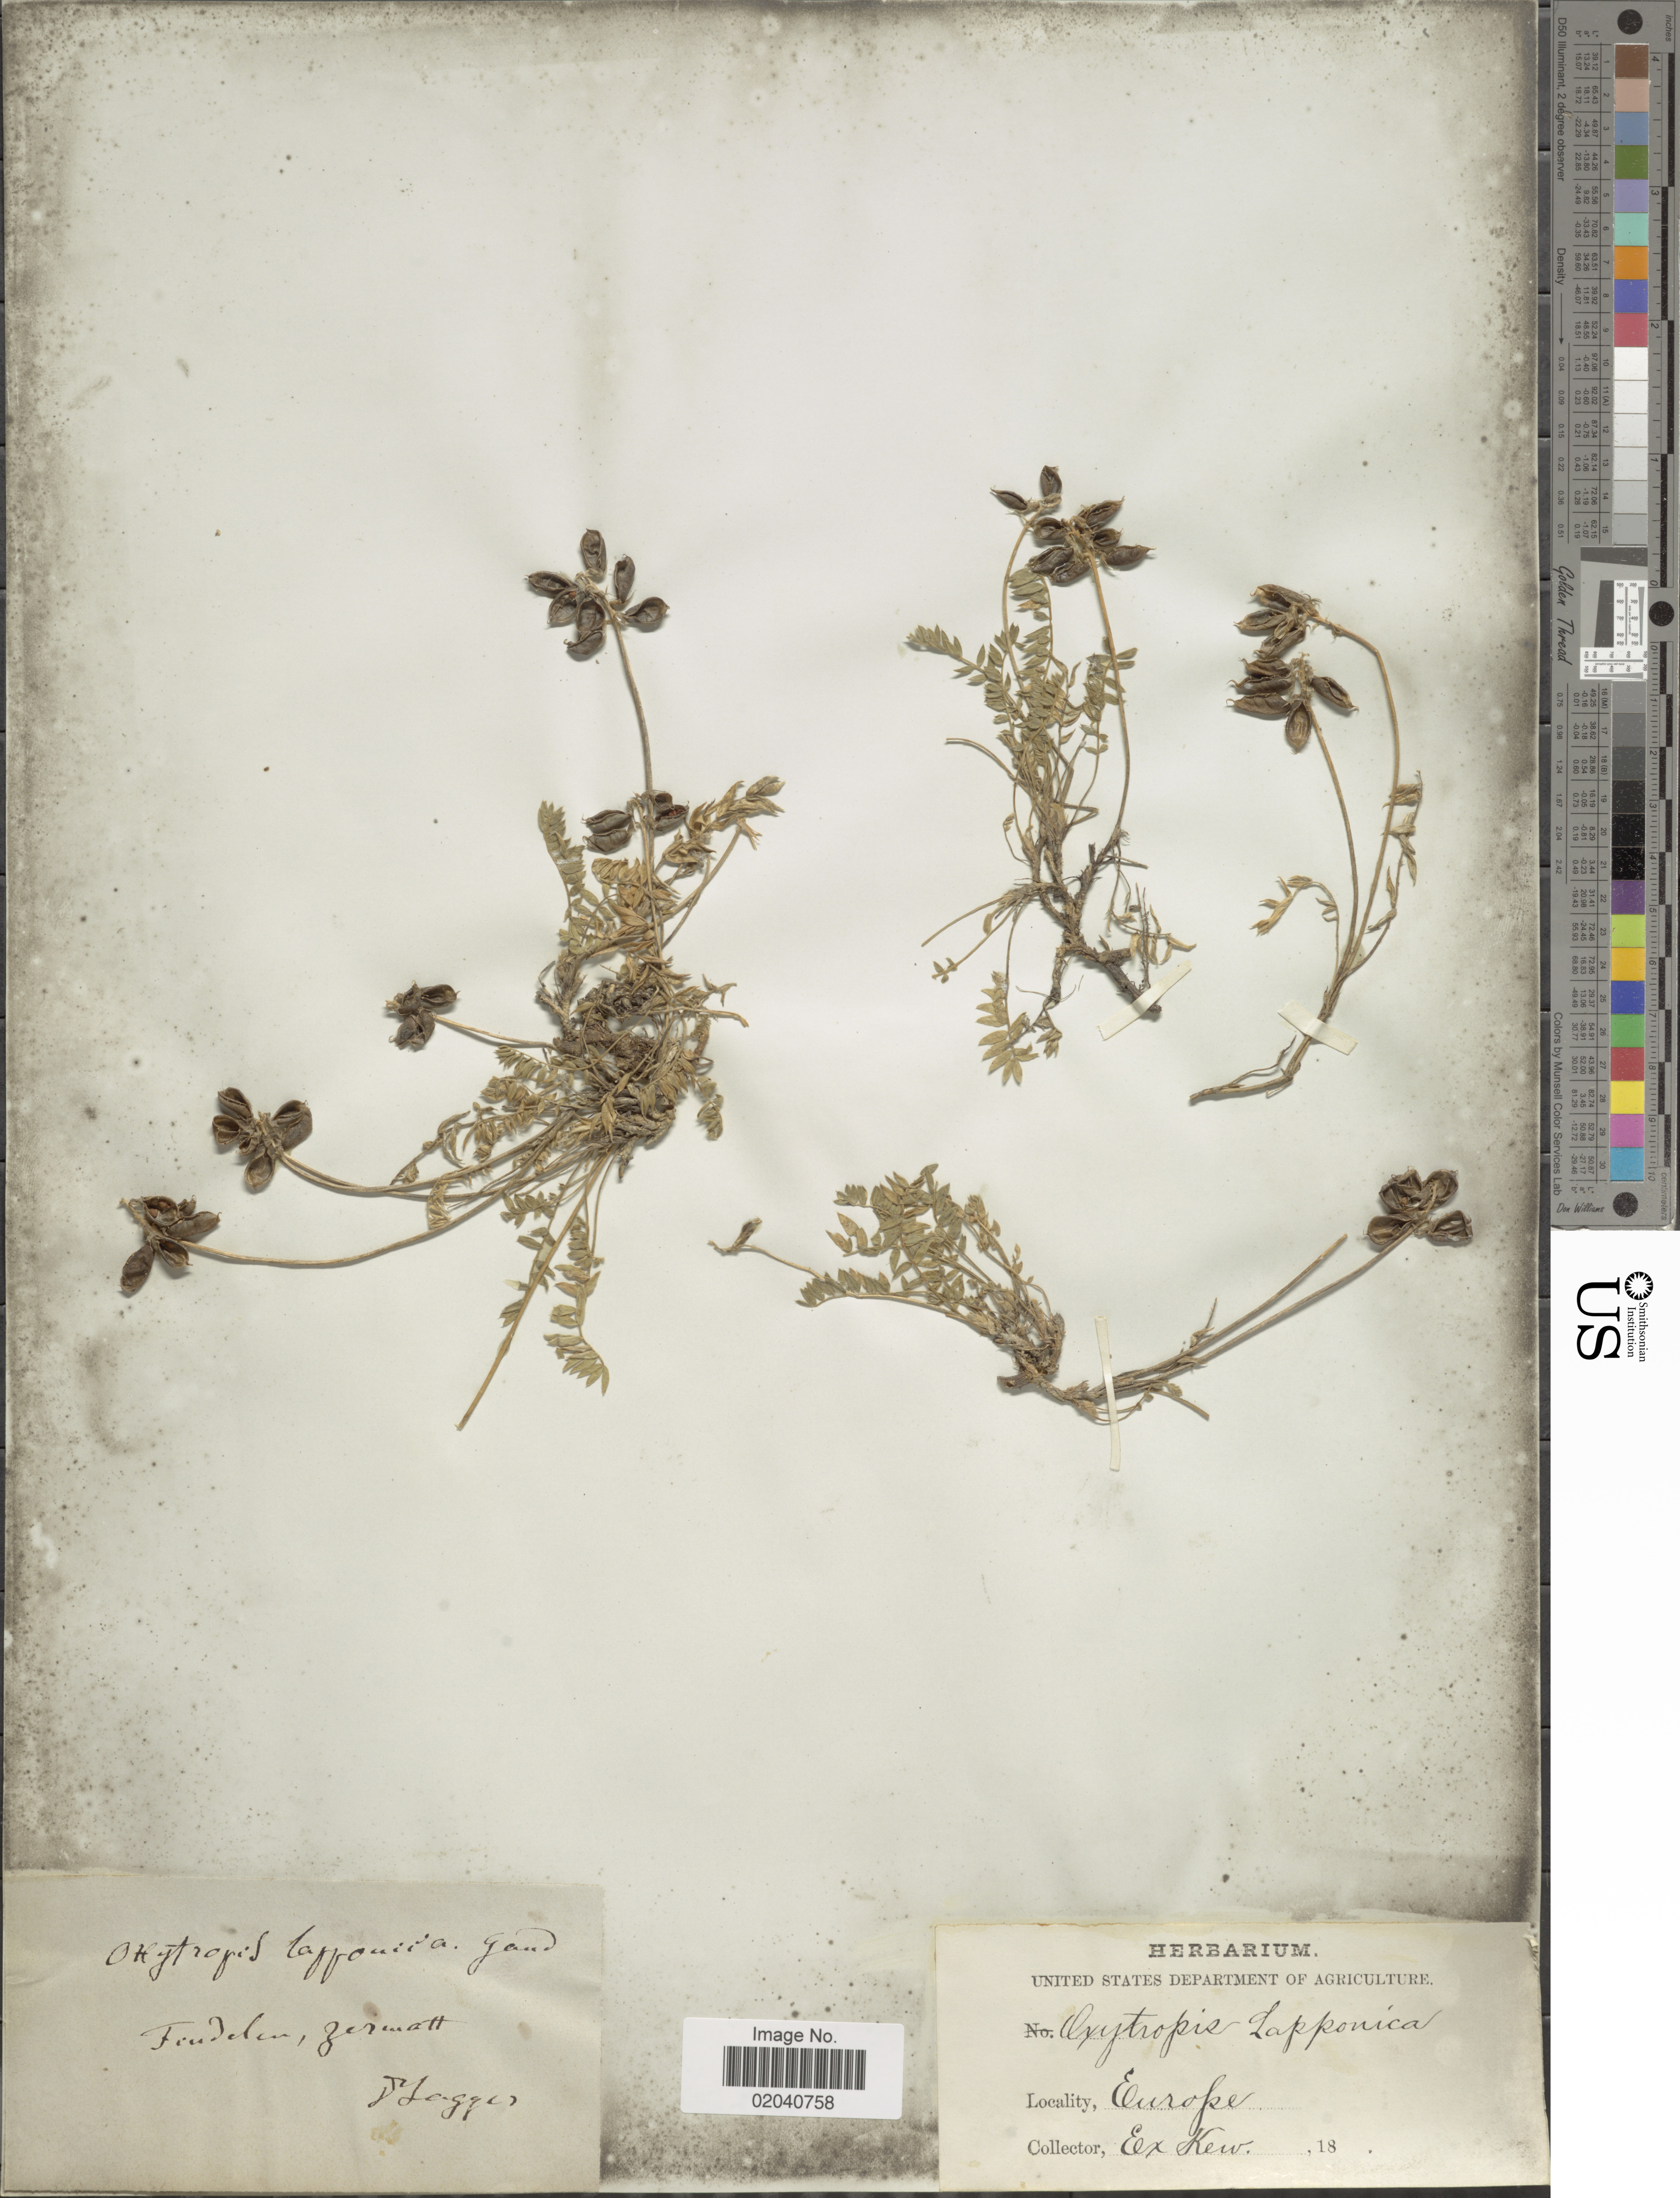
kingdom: Plantae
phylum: Tracheophyta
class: Magnoliopsida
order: Fabales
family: Fabaceae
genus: Oxytropis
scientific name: Oxytropis lapponica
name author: (Wahlenb.) Gay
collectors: F. J. Lagger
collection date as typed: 18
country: Switzerland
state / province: Valais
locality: Findelen, Zermatt